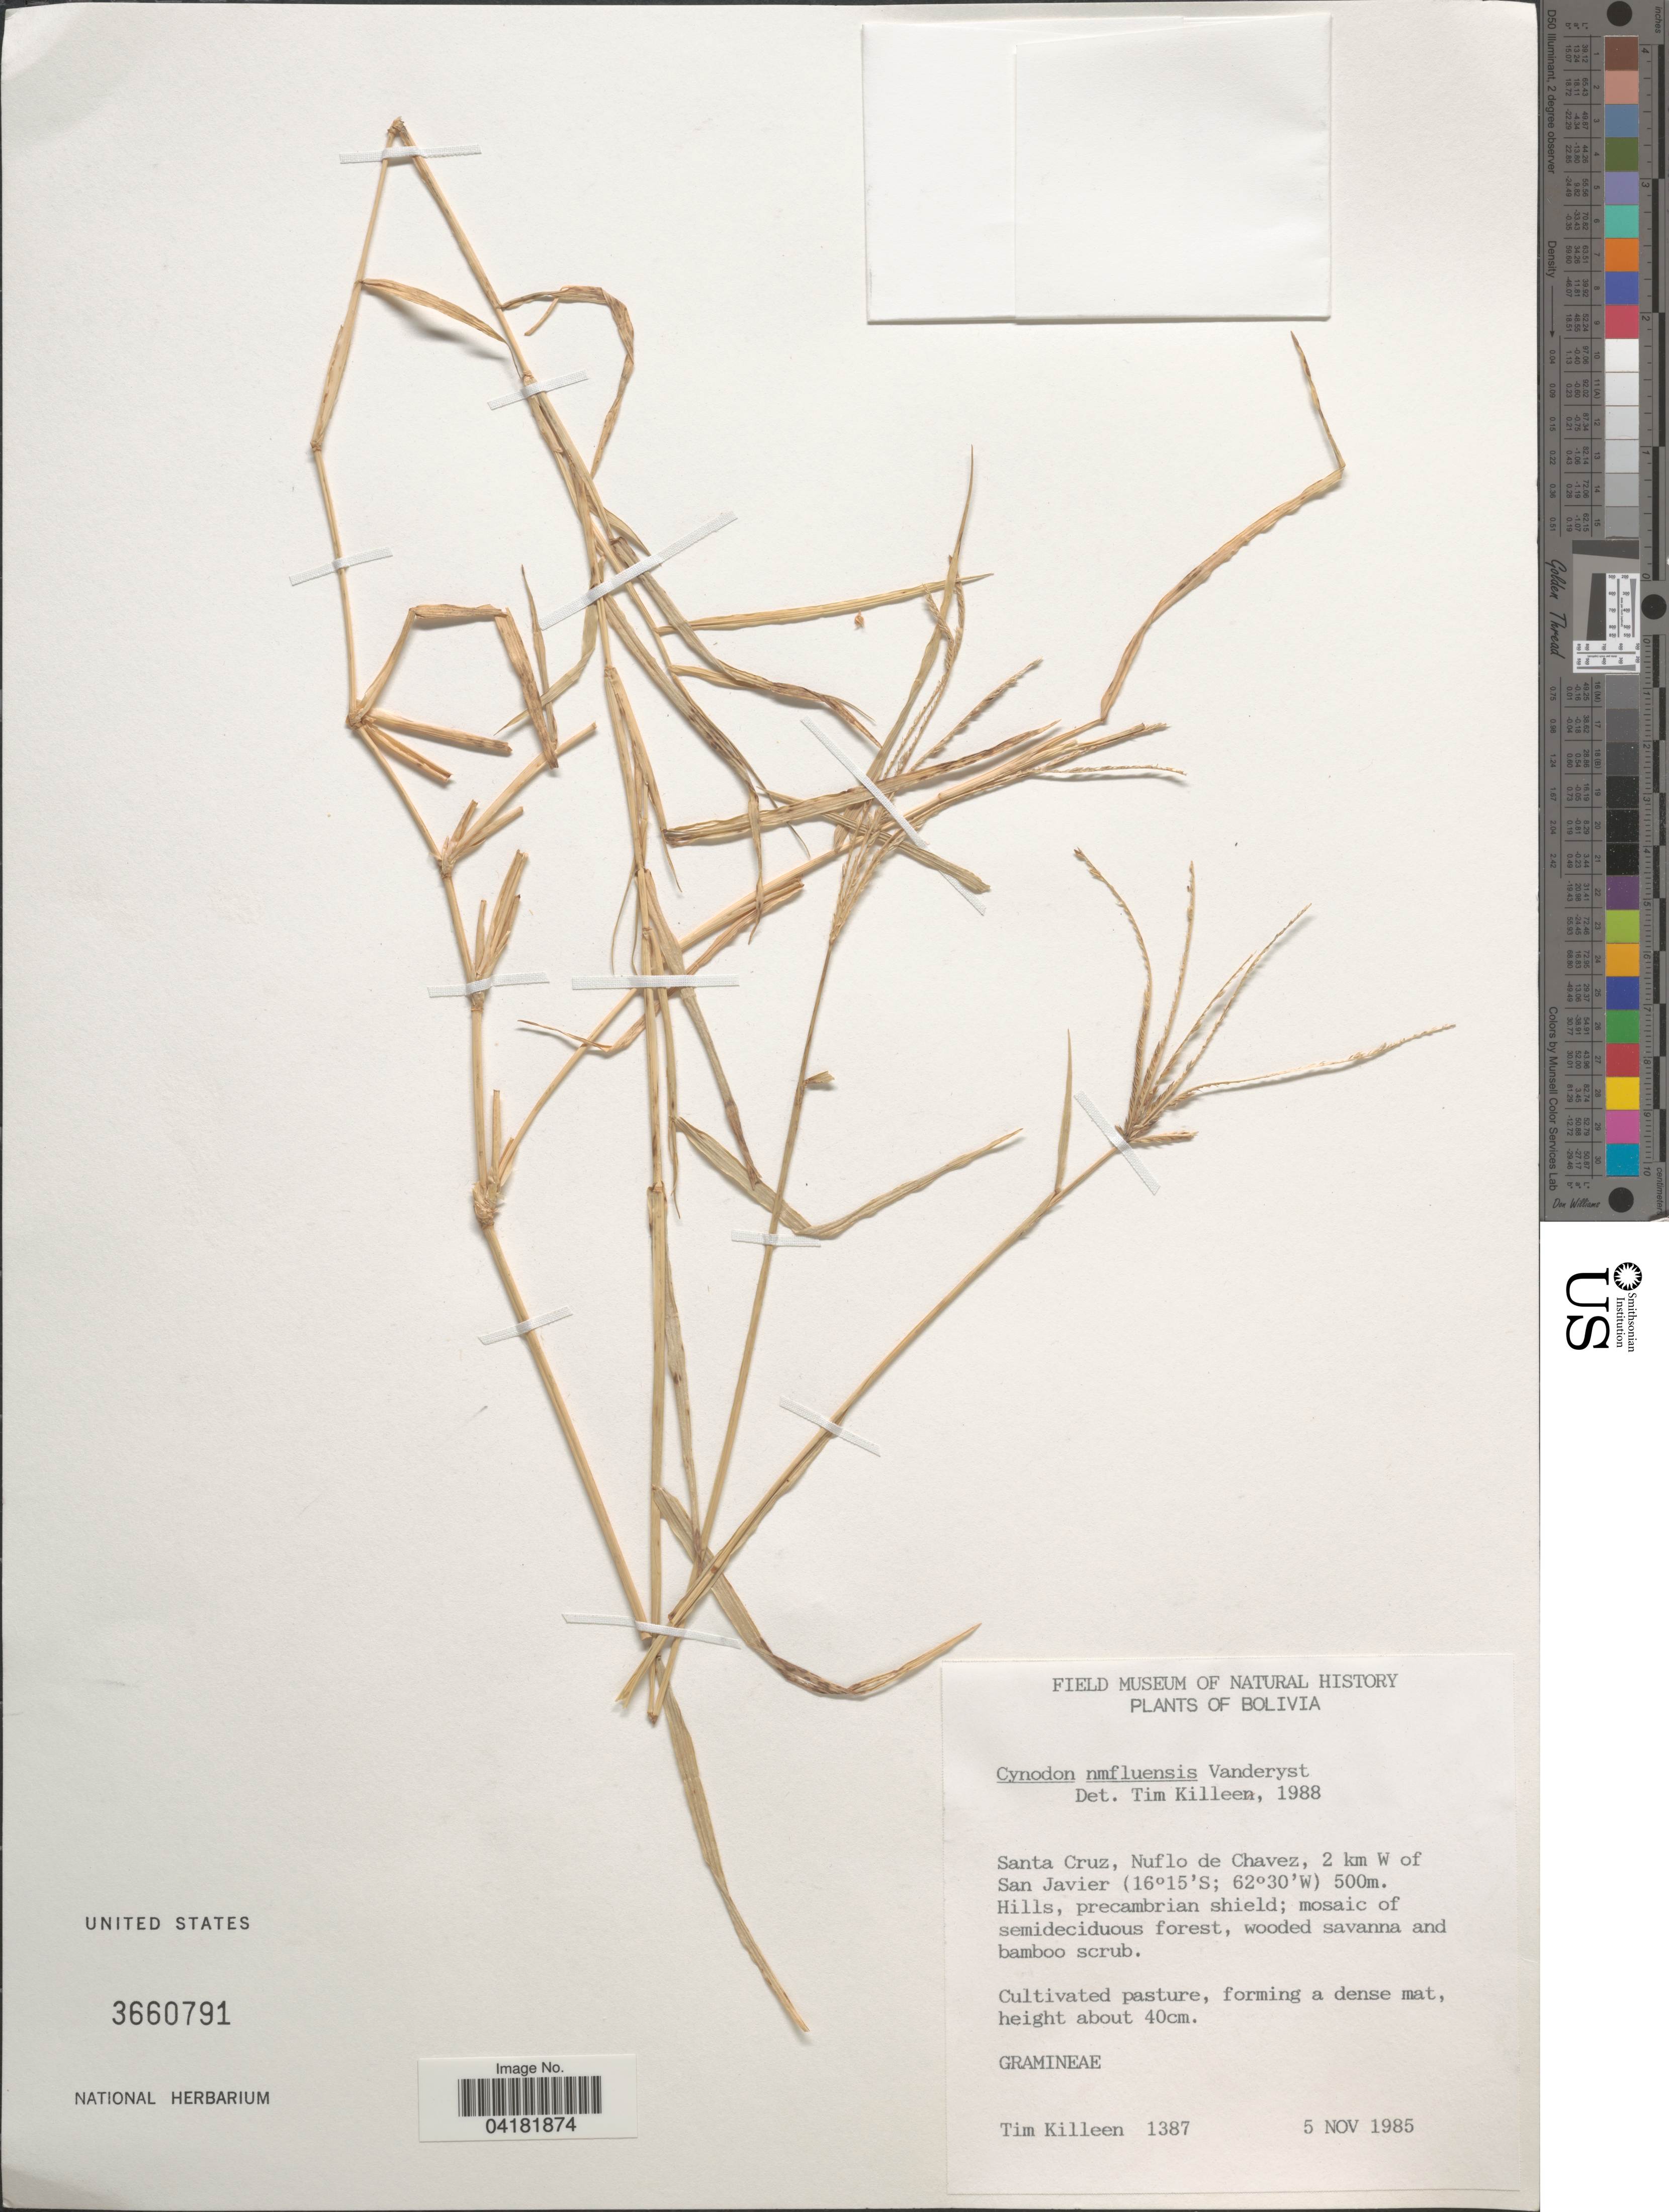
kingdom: Plantae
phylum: Tracheophyta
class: Liliopsida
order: Poales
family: Poaceae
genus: Cynodon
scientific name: Cynodon nlemfuensis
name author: Vanderyst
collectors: T. J. Killeen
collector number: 1387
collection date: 1985-11-05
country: Bolivia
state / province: Santa Cruz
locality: Nuflo de Chavez, 2 km W of San Javier.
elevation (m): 500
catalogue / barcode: US 3660791